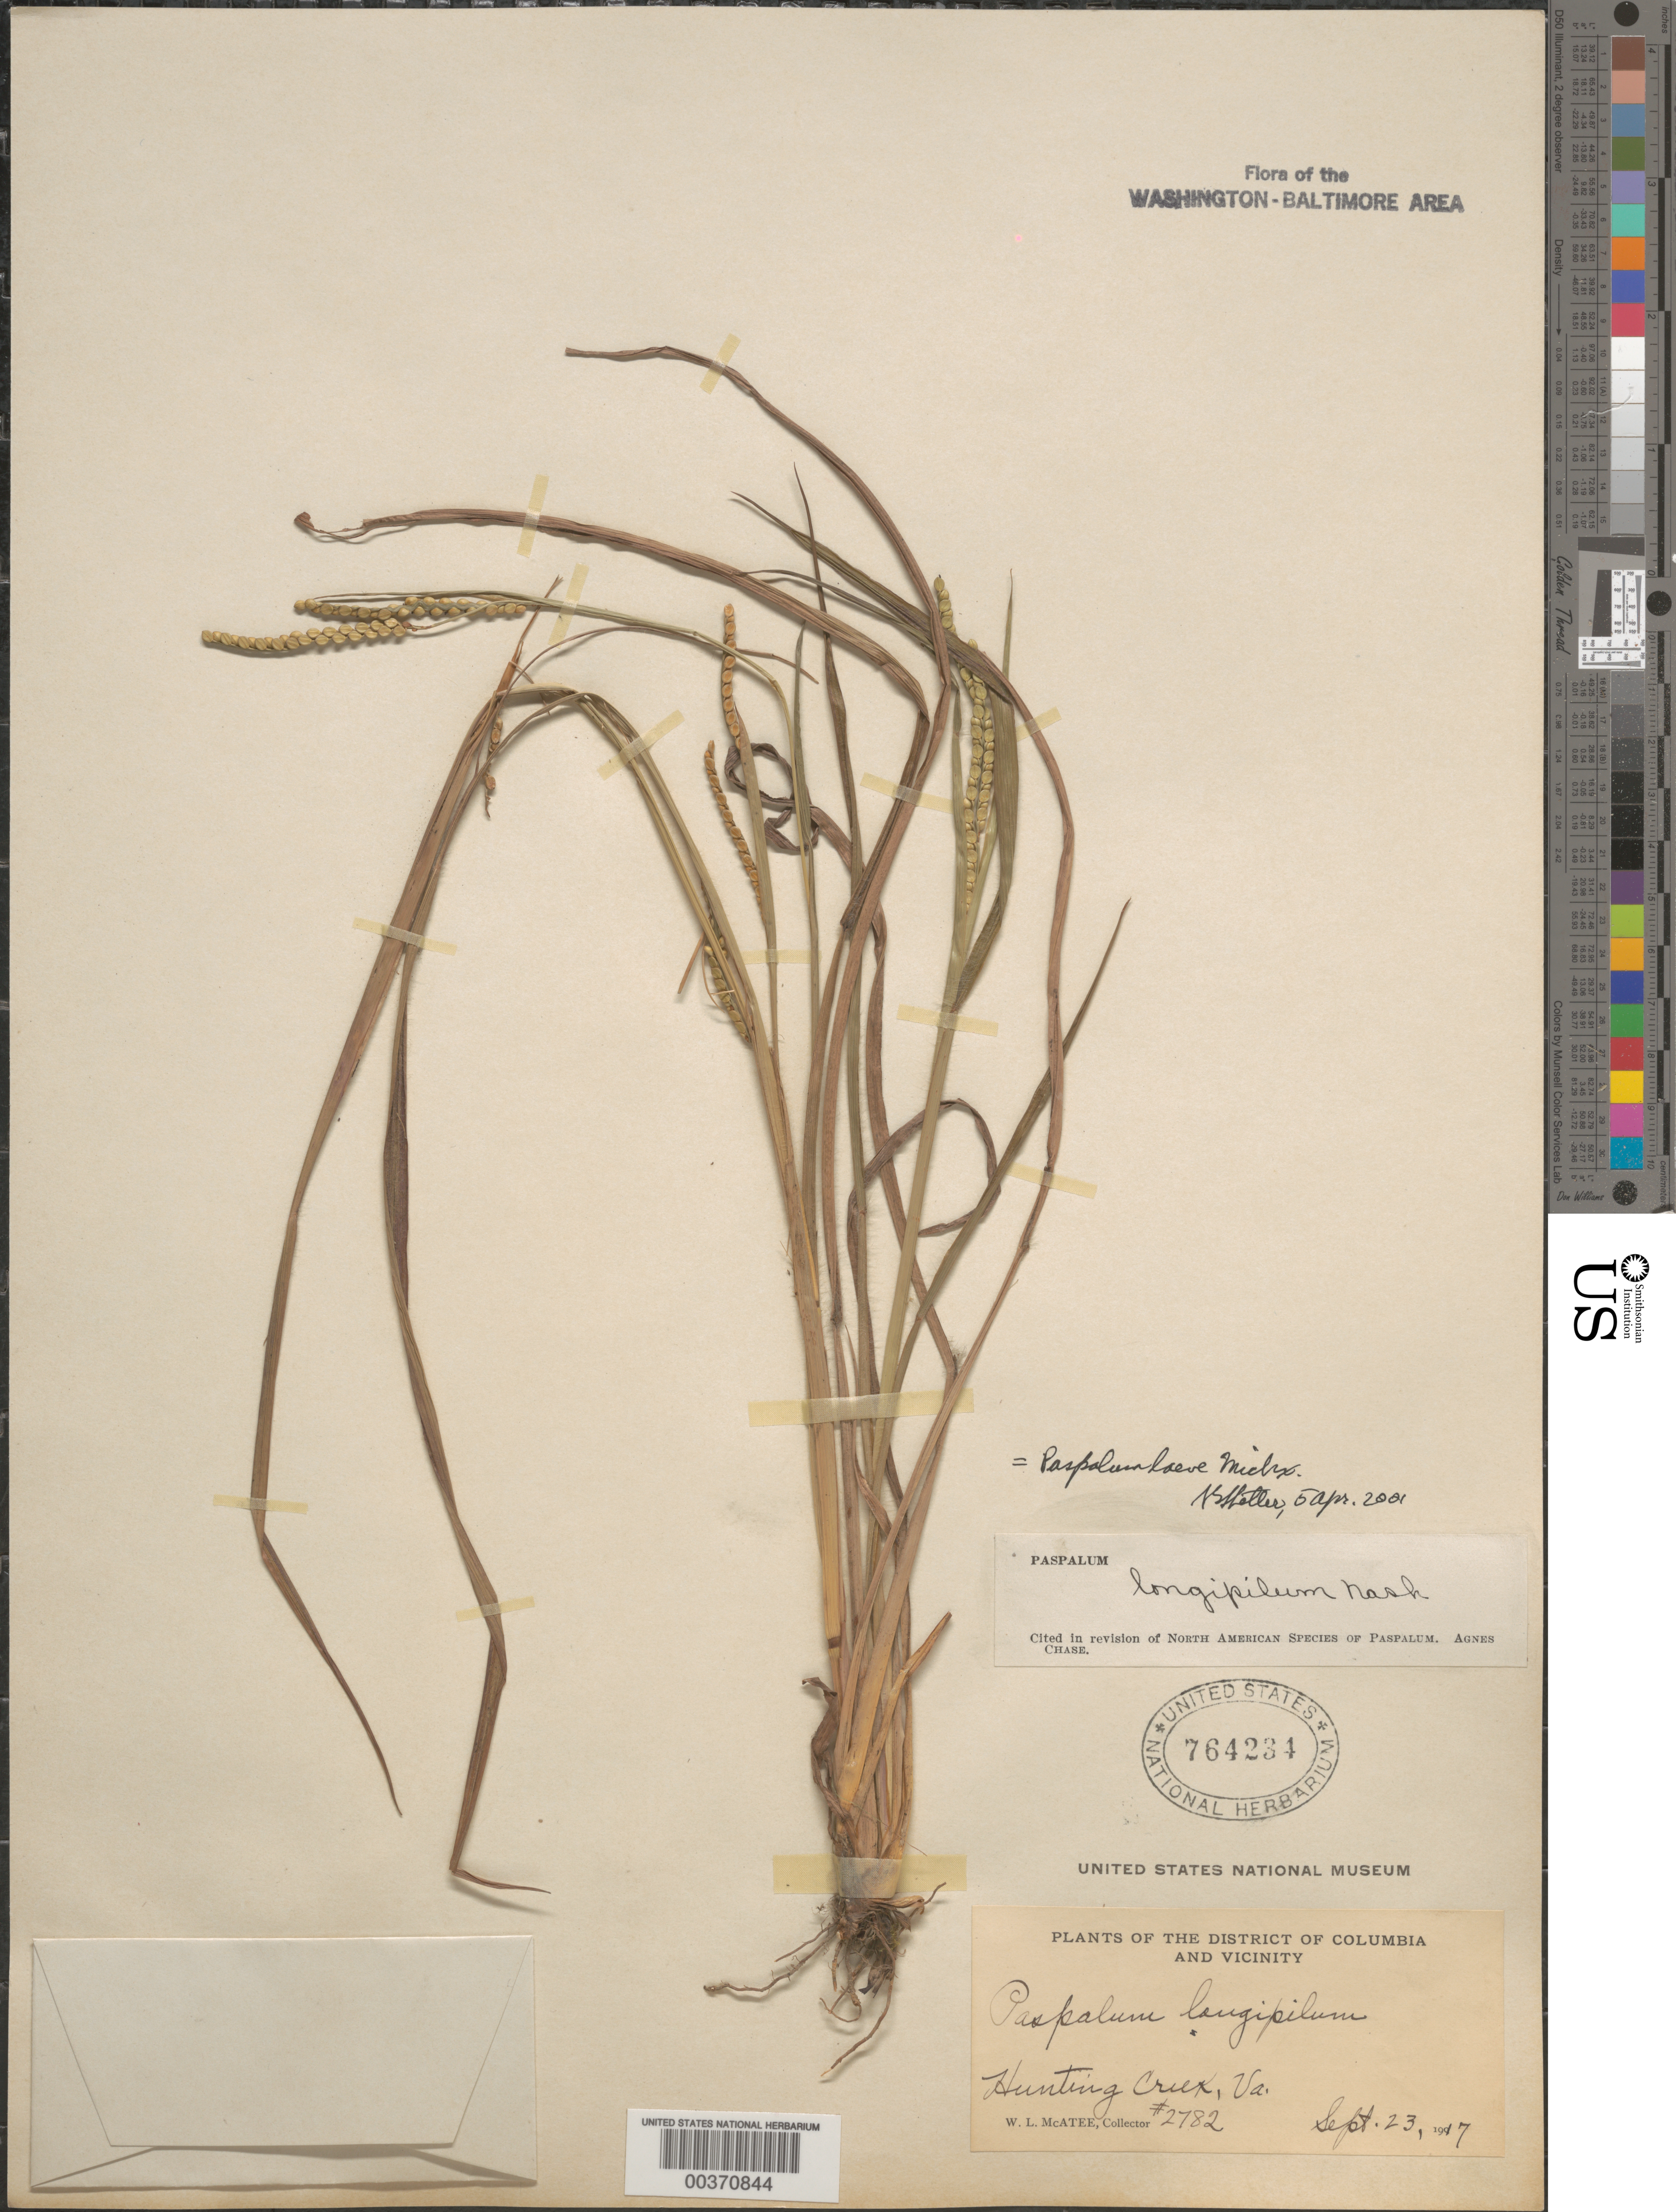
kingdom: Plantae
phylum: Tracheophyta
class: Liliopsida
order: Poales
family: Poaceae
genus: Paspalum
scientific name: Paspalum laeve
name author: Michx.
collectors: W. McAtee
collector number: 2782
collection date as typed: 23 Sep 1917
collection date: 1917-09-23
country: United States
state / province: Virginia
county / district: Fairfax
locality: Hunting Creek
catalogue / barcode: US 764234